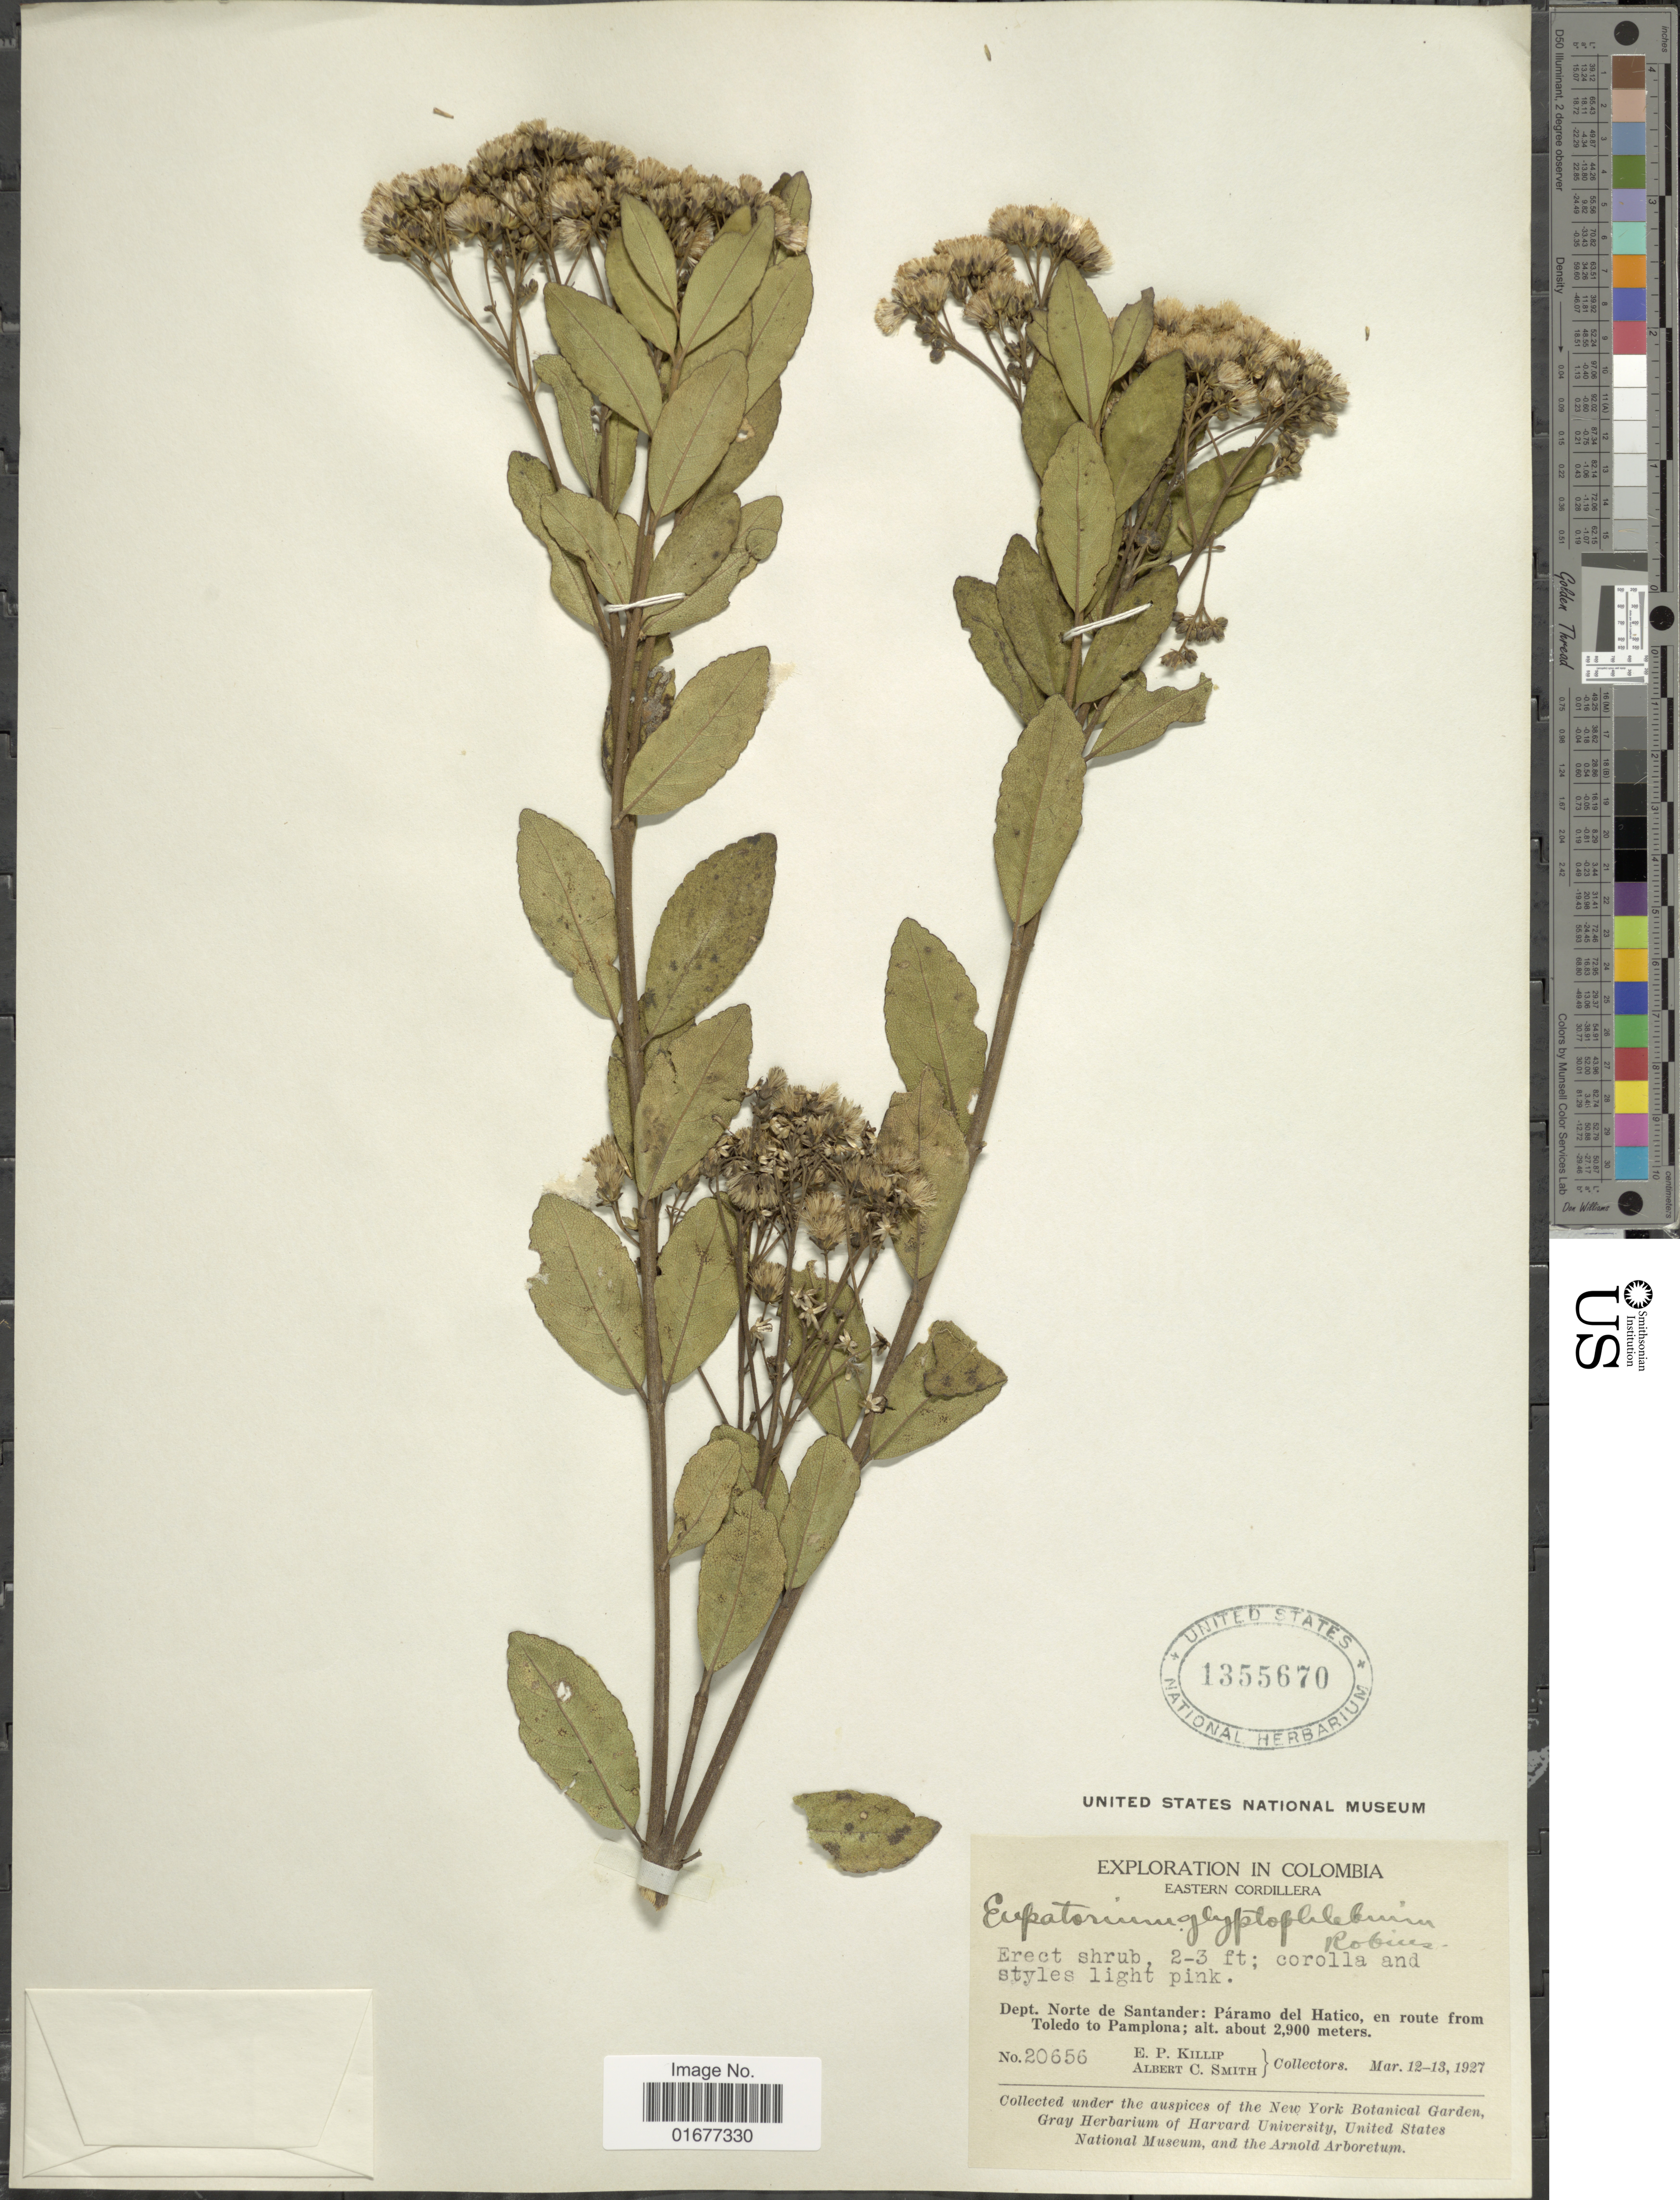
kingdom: Plantae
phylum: Tracheophyta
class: Magnoliopsida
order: Asterales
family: Asteraceae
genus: Ageratina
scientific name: Ageratina glyptophlebia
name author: (B.L. Rob.) R.M. King & H. Rob.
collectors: E. P. Killip & A. C. Smith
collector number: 20656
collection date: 1927-03-12/1927-03-13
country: Colombia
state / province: Norte de Santander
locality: Parama del Hatico, en route from Toledo to Pamplona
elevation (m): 2900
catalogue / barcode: US 1355670